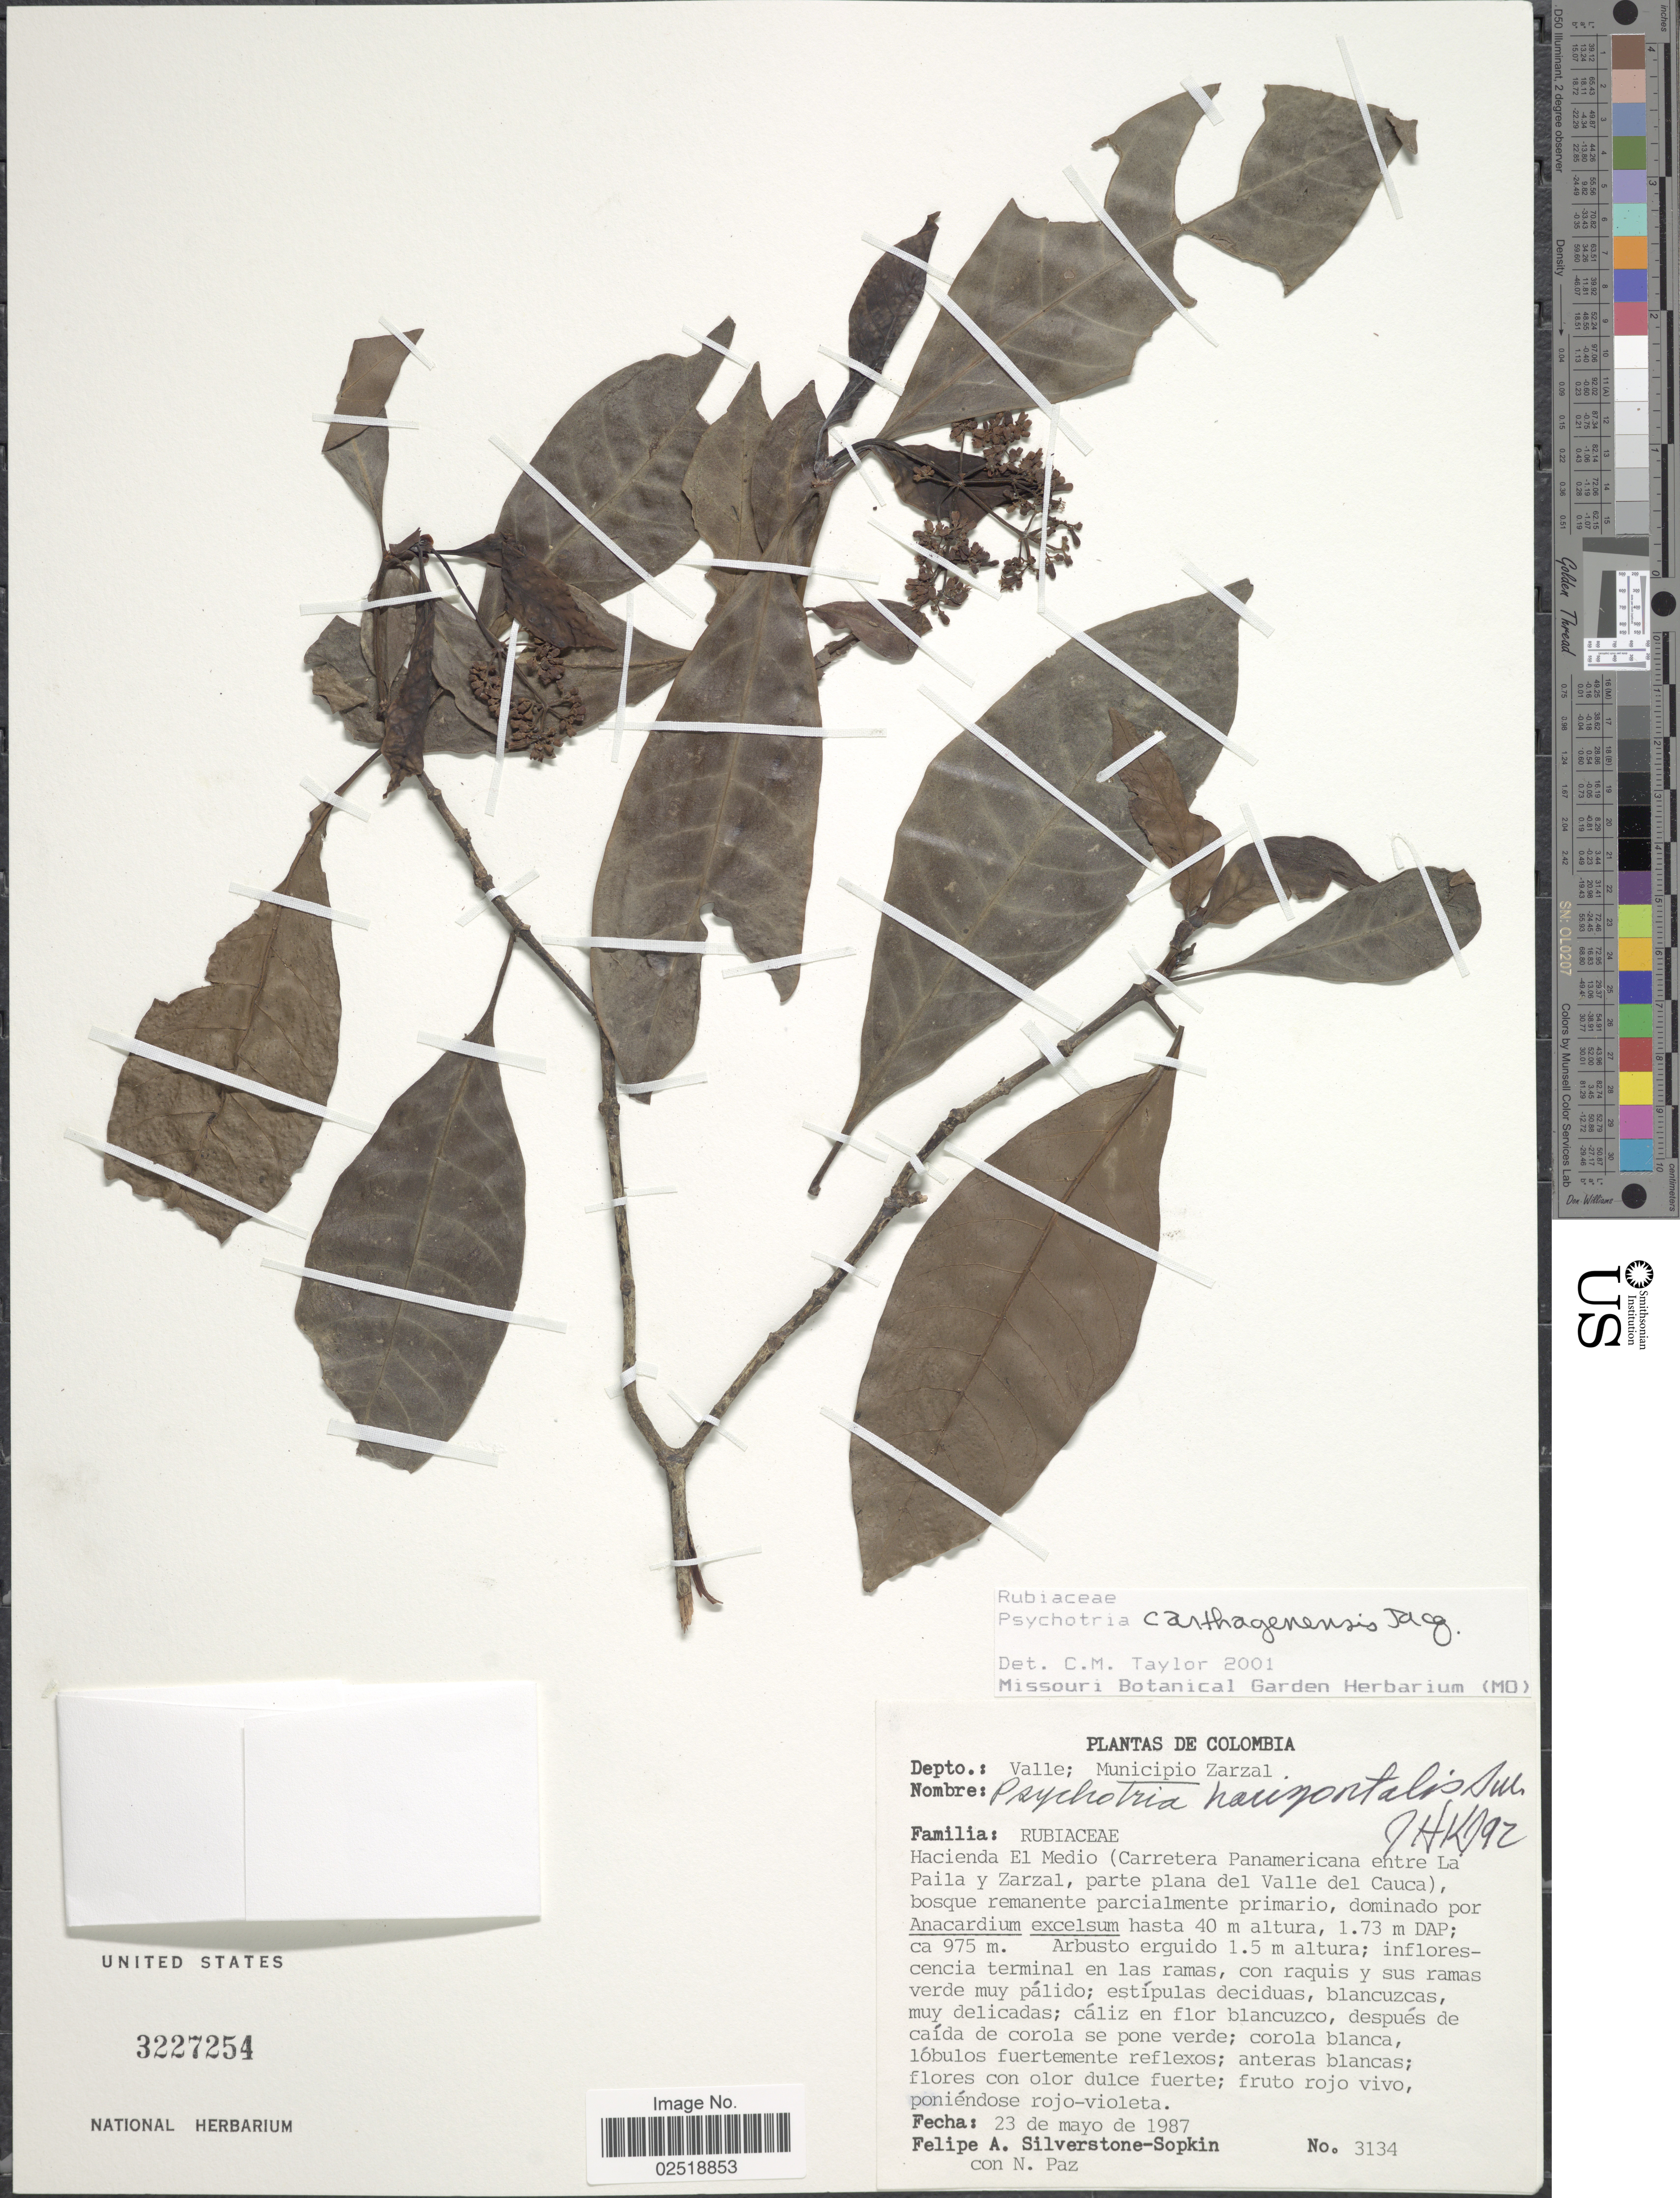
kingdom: Plantae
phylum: Tracheophyta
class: Magnoliopsida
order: Gentianales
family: Rubiaceae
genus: Psychotria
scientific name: Psychotria carthagenensis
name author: Jacq.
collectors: P. A. Silverstone-Sopkin & N. Paz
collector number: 3134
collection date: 1987-05-23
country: Colombia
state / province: Valle del Cauca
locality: Depto: Valle; Municipio Zarzal, Hacienda El Medio (Carretera Panamericana entre La Paila y Zarzal, aprte plana del Valle del Cauca), bosque remanente parcialmente primario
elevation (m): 975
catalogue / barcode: US 3227254